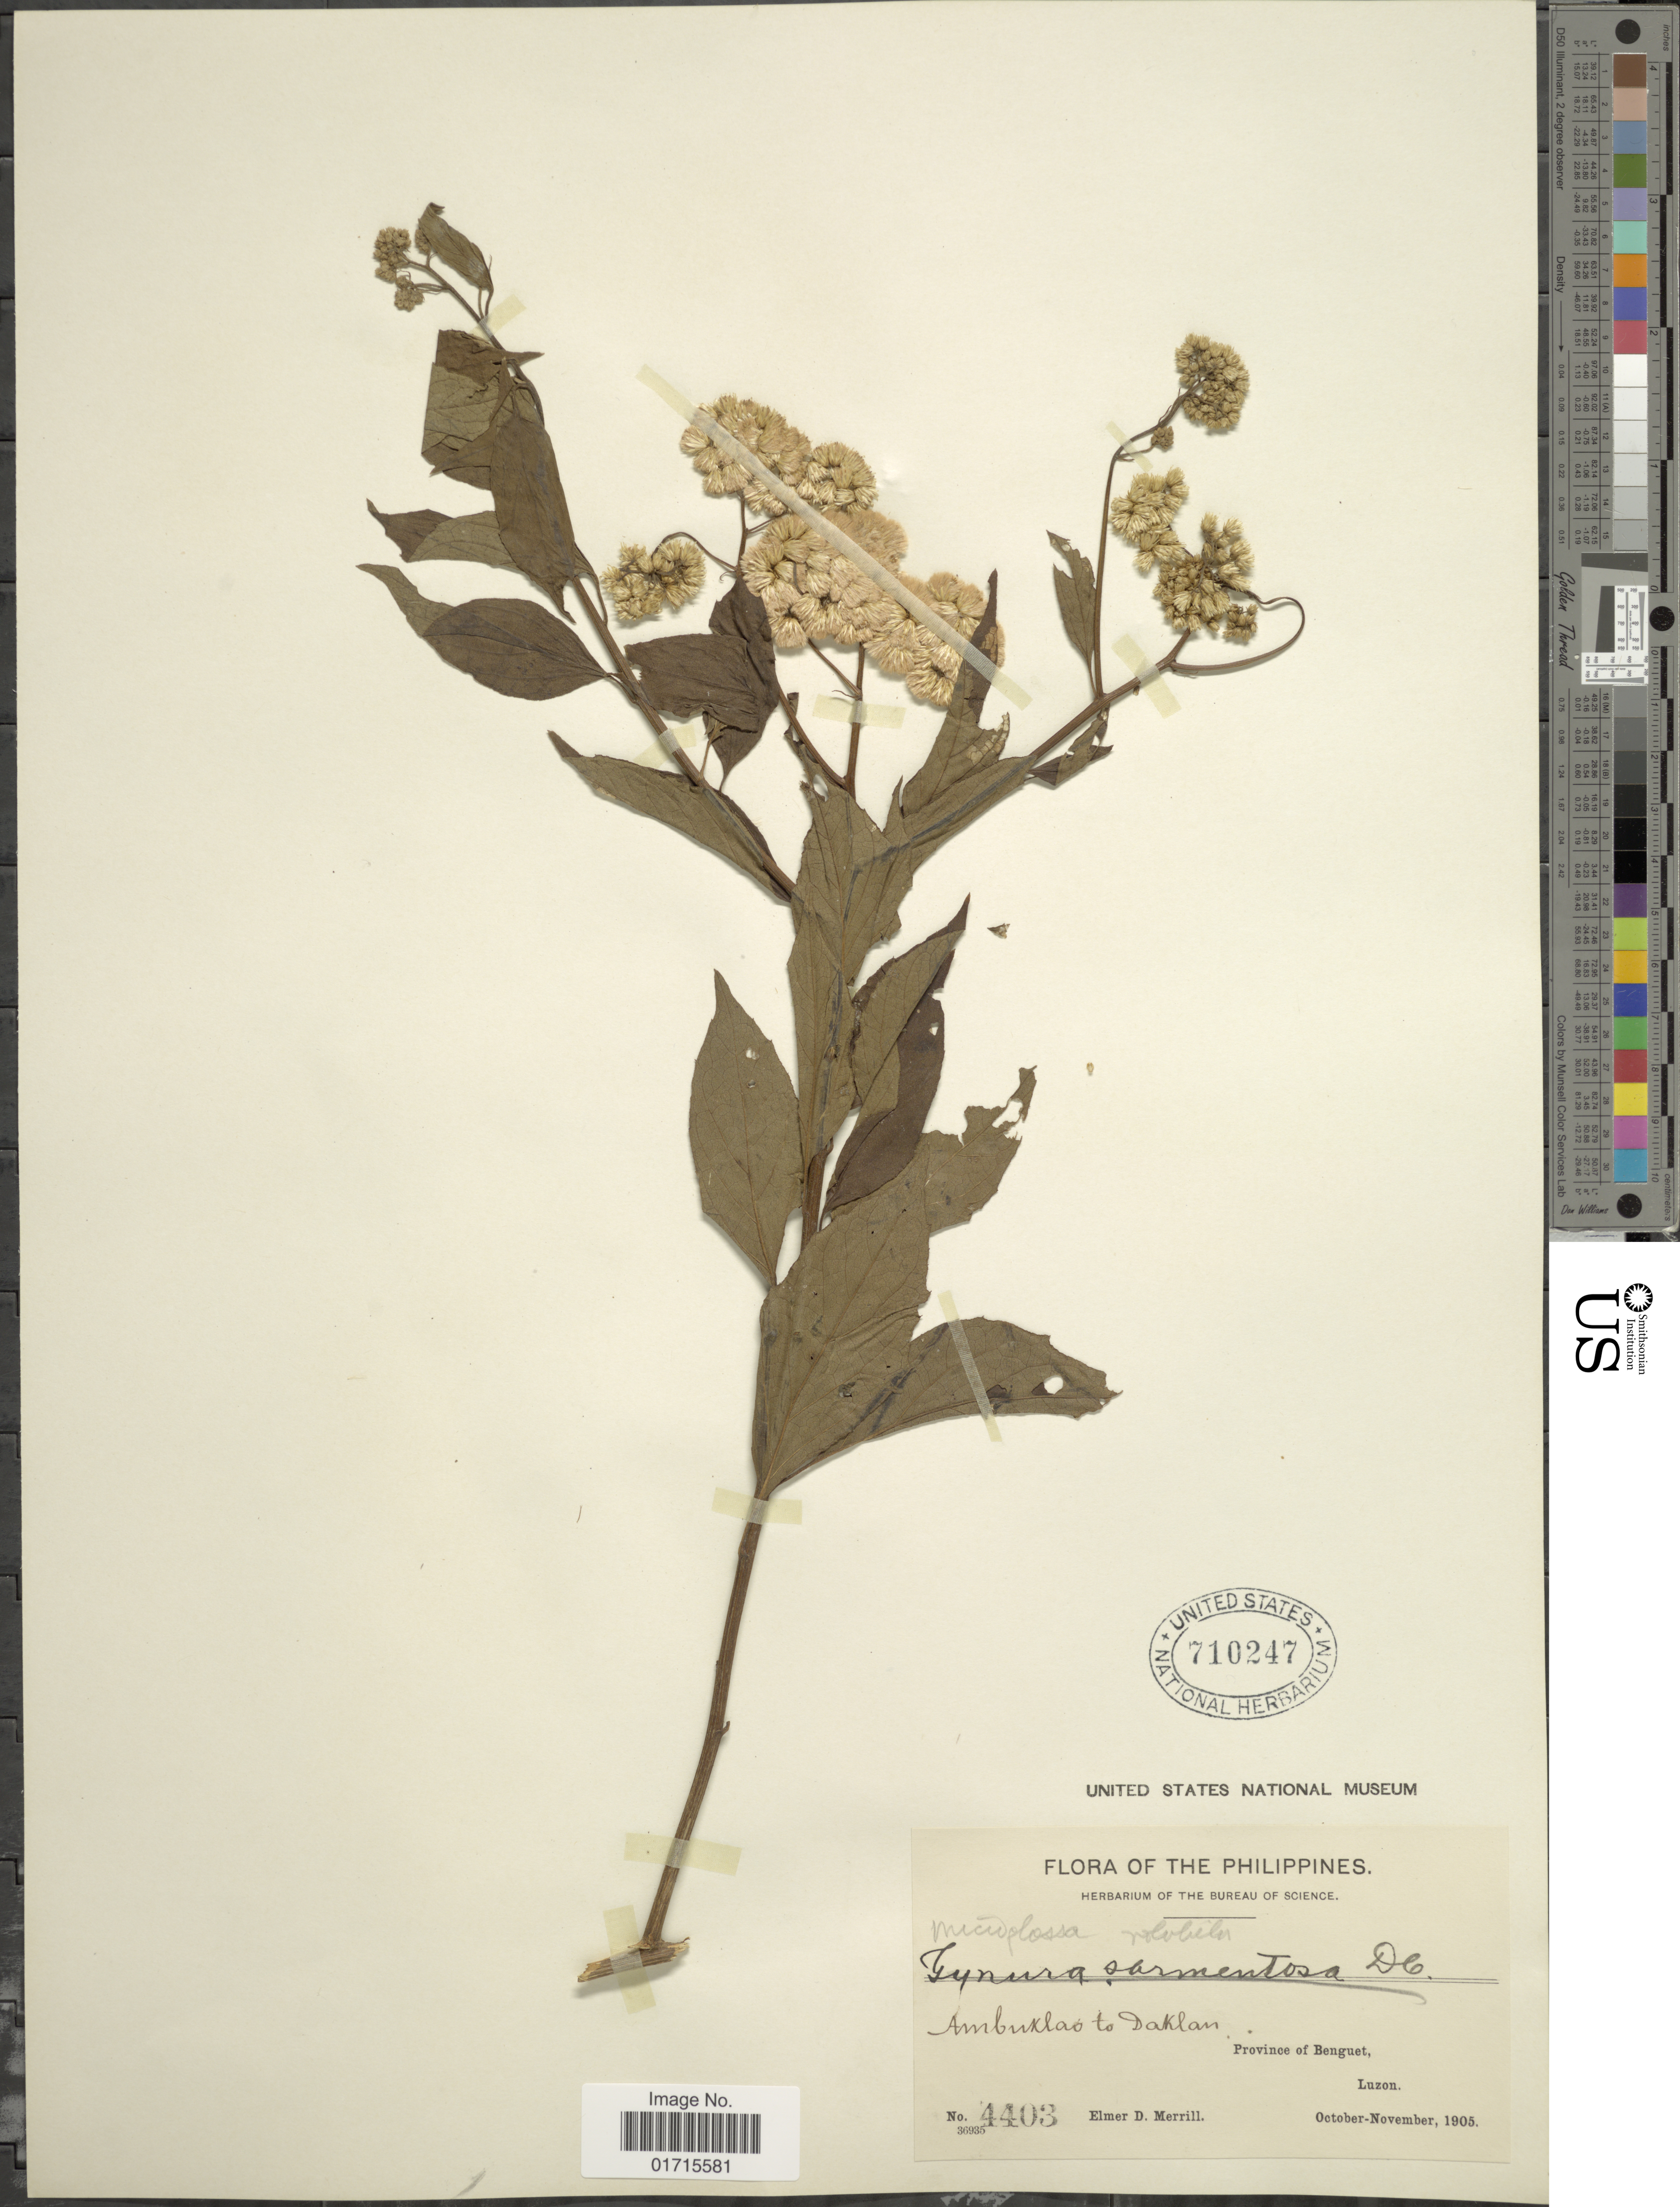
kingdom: Plantae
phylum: Tracheophyta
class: Magnoliopsida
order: Asterales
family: Asteraceae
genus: Microglossa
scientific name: Microglossa volubilis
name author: DC.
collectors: E. D. Merrill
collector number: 4403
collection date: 1905-10/1905-11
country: Philippines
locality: Amburlao to Daklan. Province of Benguet Luzon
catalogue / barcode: US 710247